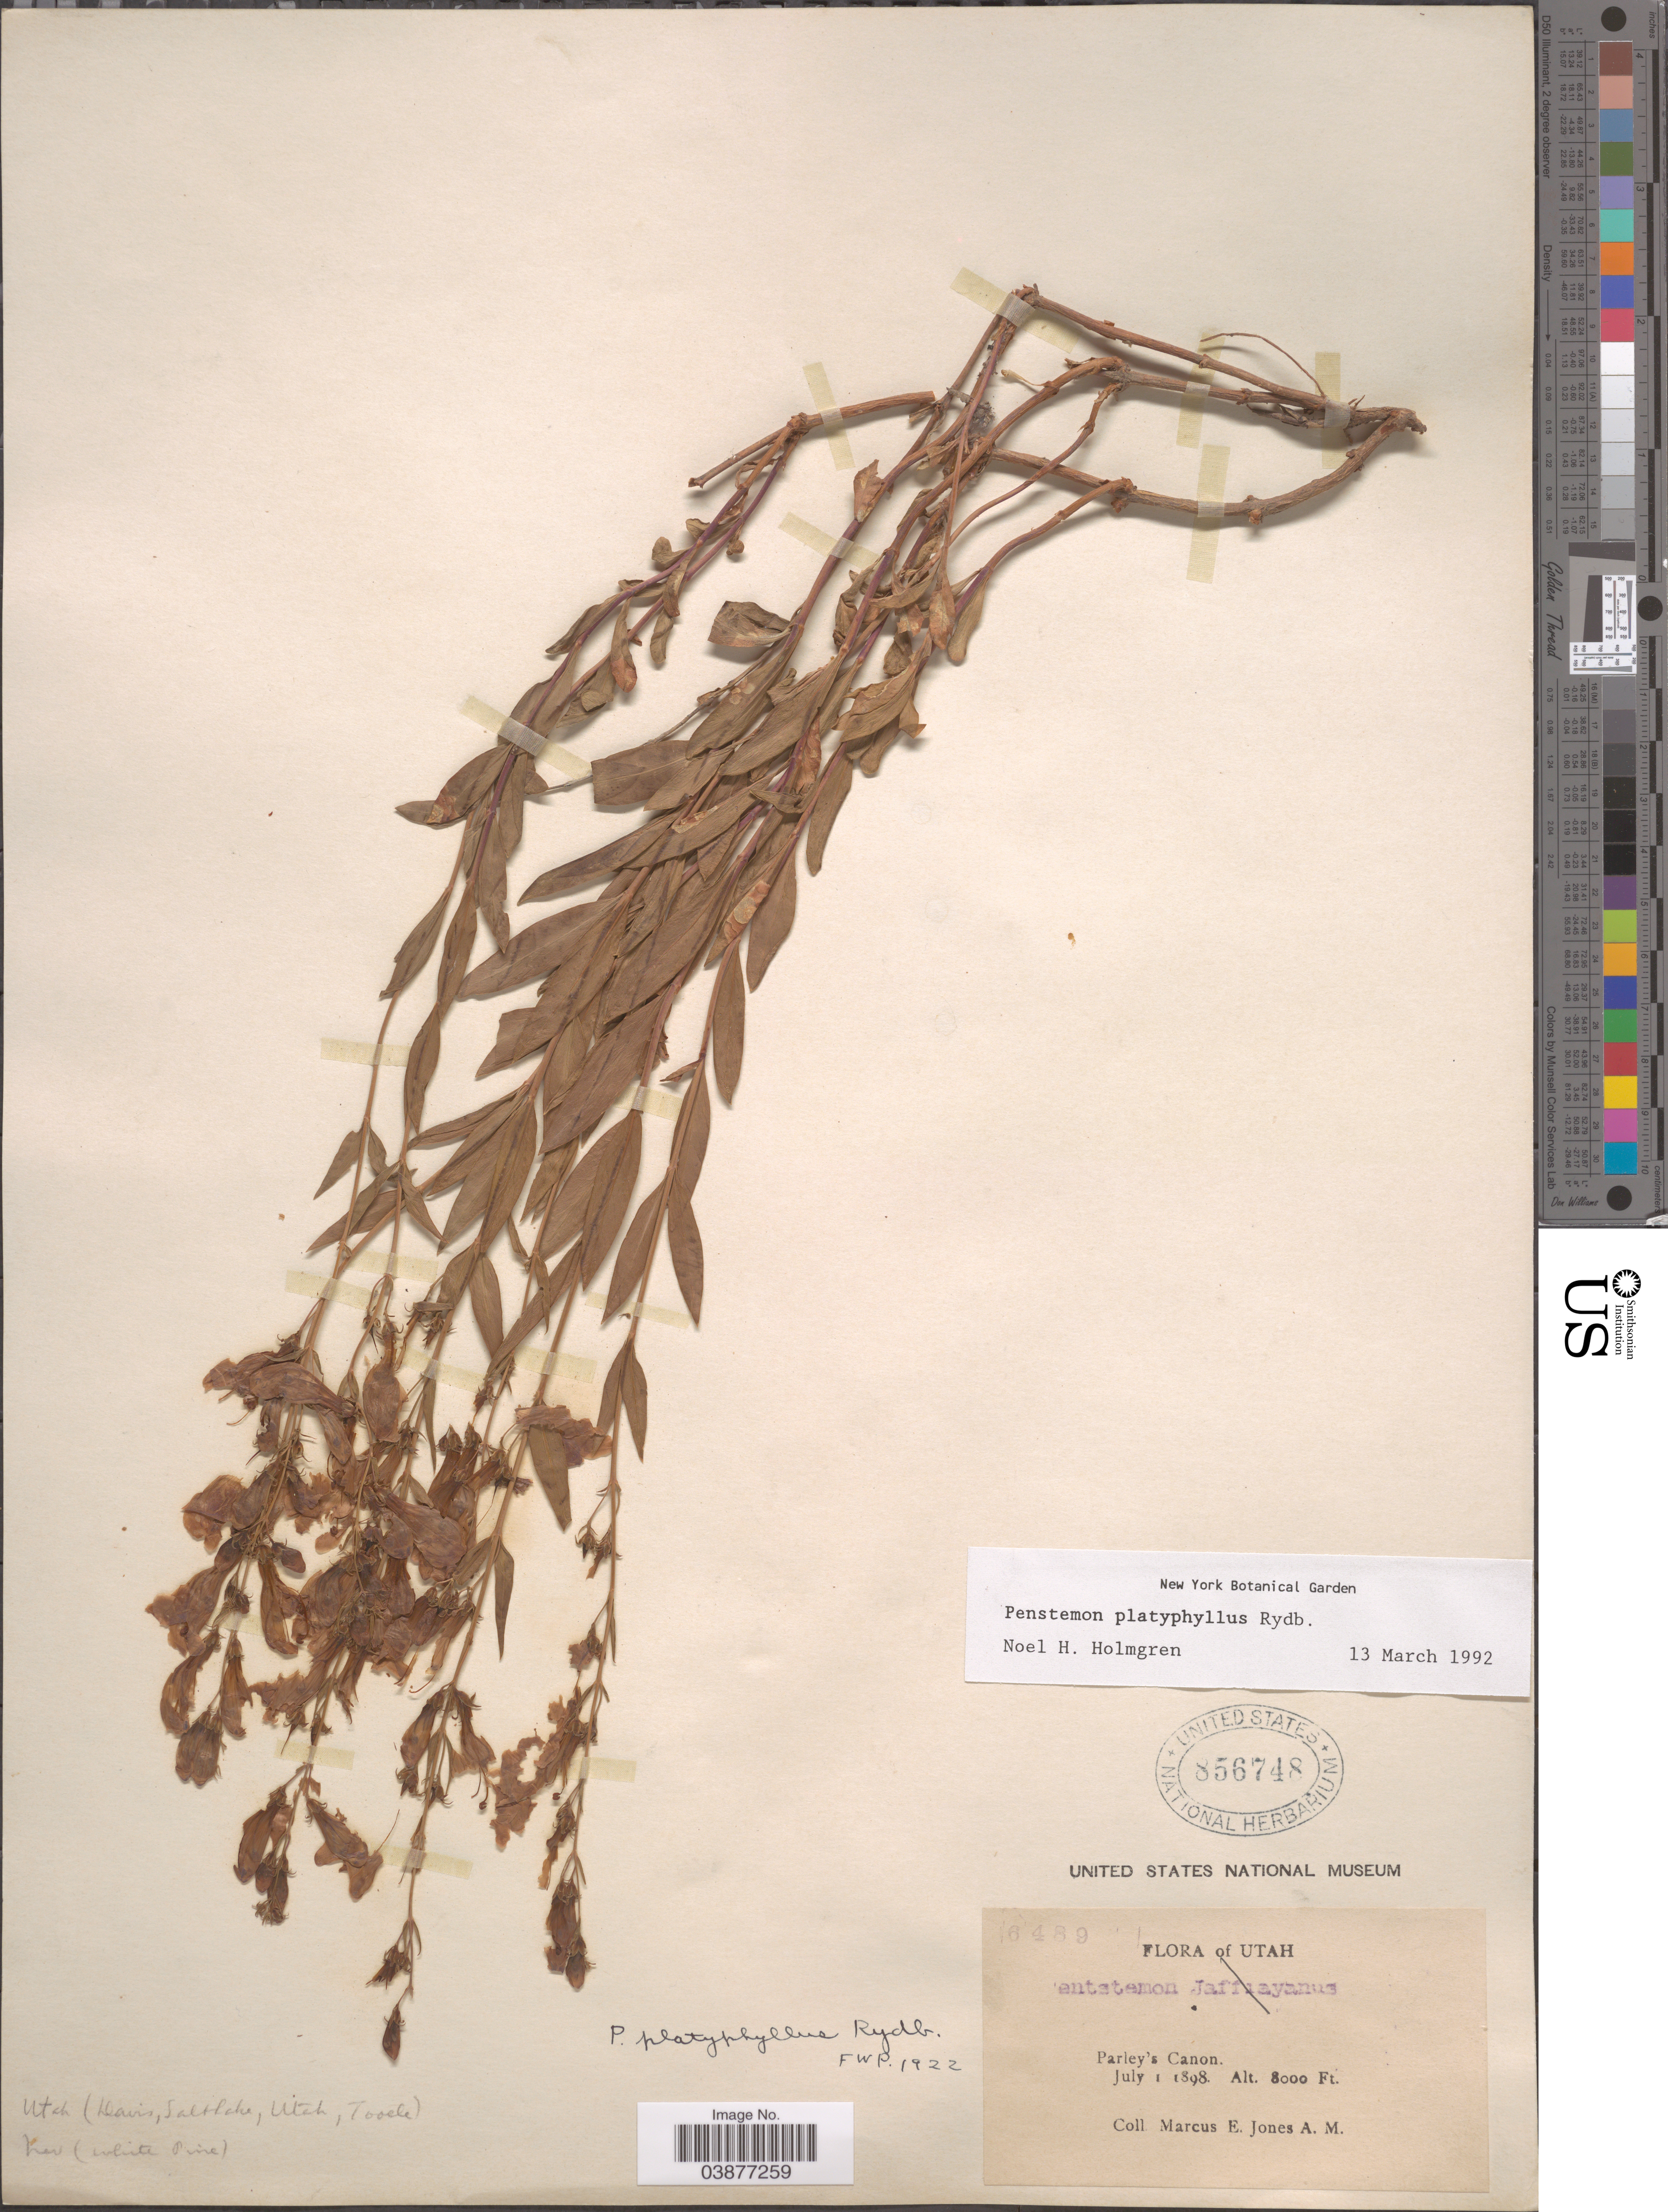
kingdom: Plantae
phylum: Tracheophyta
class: Magnoliopsida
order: Lamiales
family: Plantaginaceae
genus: Penstemon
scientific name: Penstemon platyphyllus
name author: Rydb.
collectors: M. E. Jones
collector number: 6489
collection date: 1898-07-01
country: United States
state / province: Utah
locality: Parley's Canon.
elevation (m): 2438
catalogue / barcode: US 856748